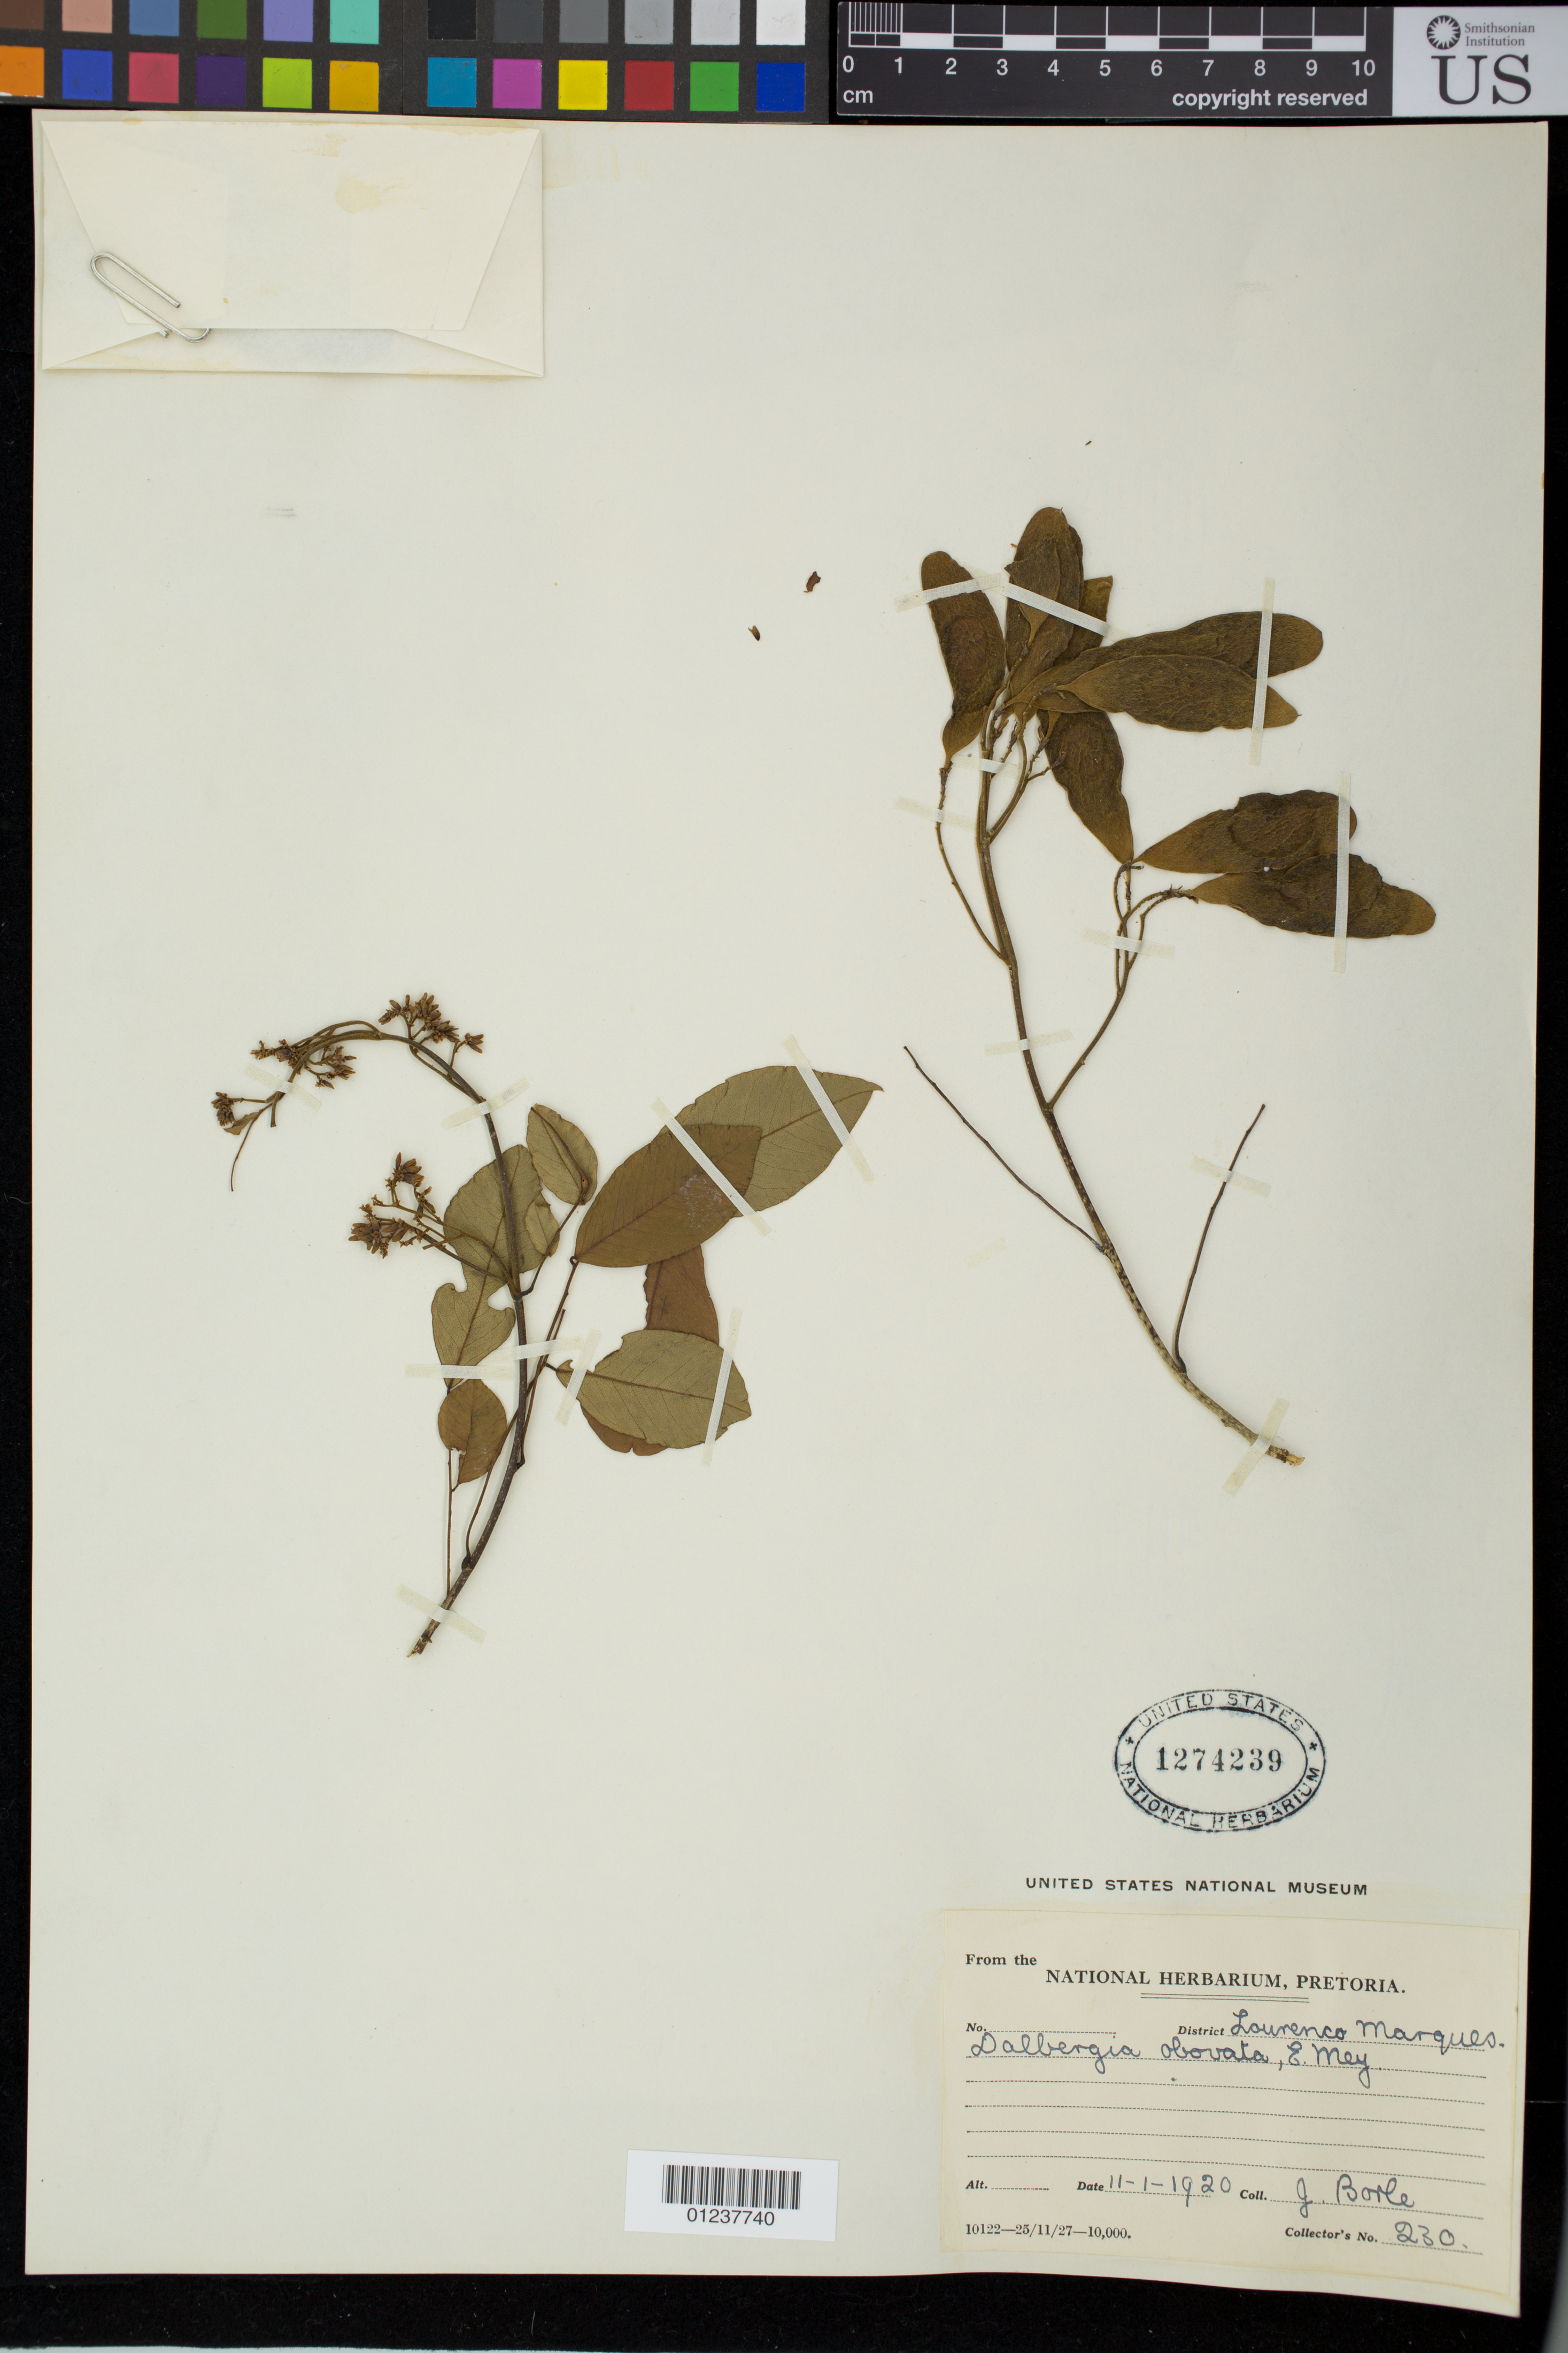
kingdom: Plantae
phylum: Tracheophyta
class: Magnoliopsida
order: Fabales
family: Fabaceae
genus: Dalbergia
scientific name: Dalbergia obovata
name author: E. Mey.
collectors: J. Borle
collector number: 230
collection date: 1920-01-11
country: Mozambique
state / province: Maputo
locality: Lourenco Marques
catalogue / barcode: US 1274239